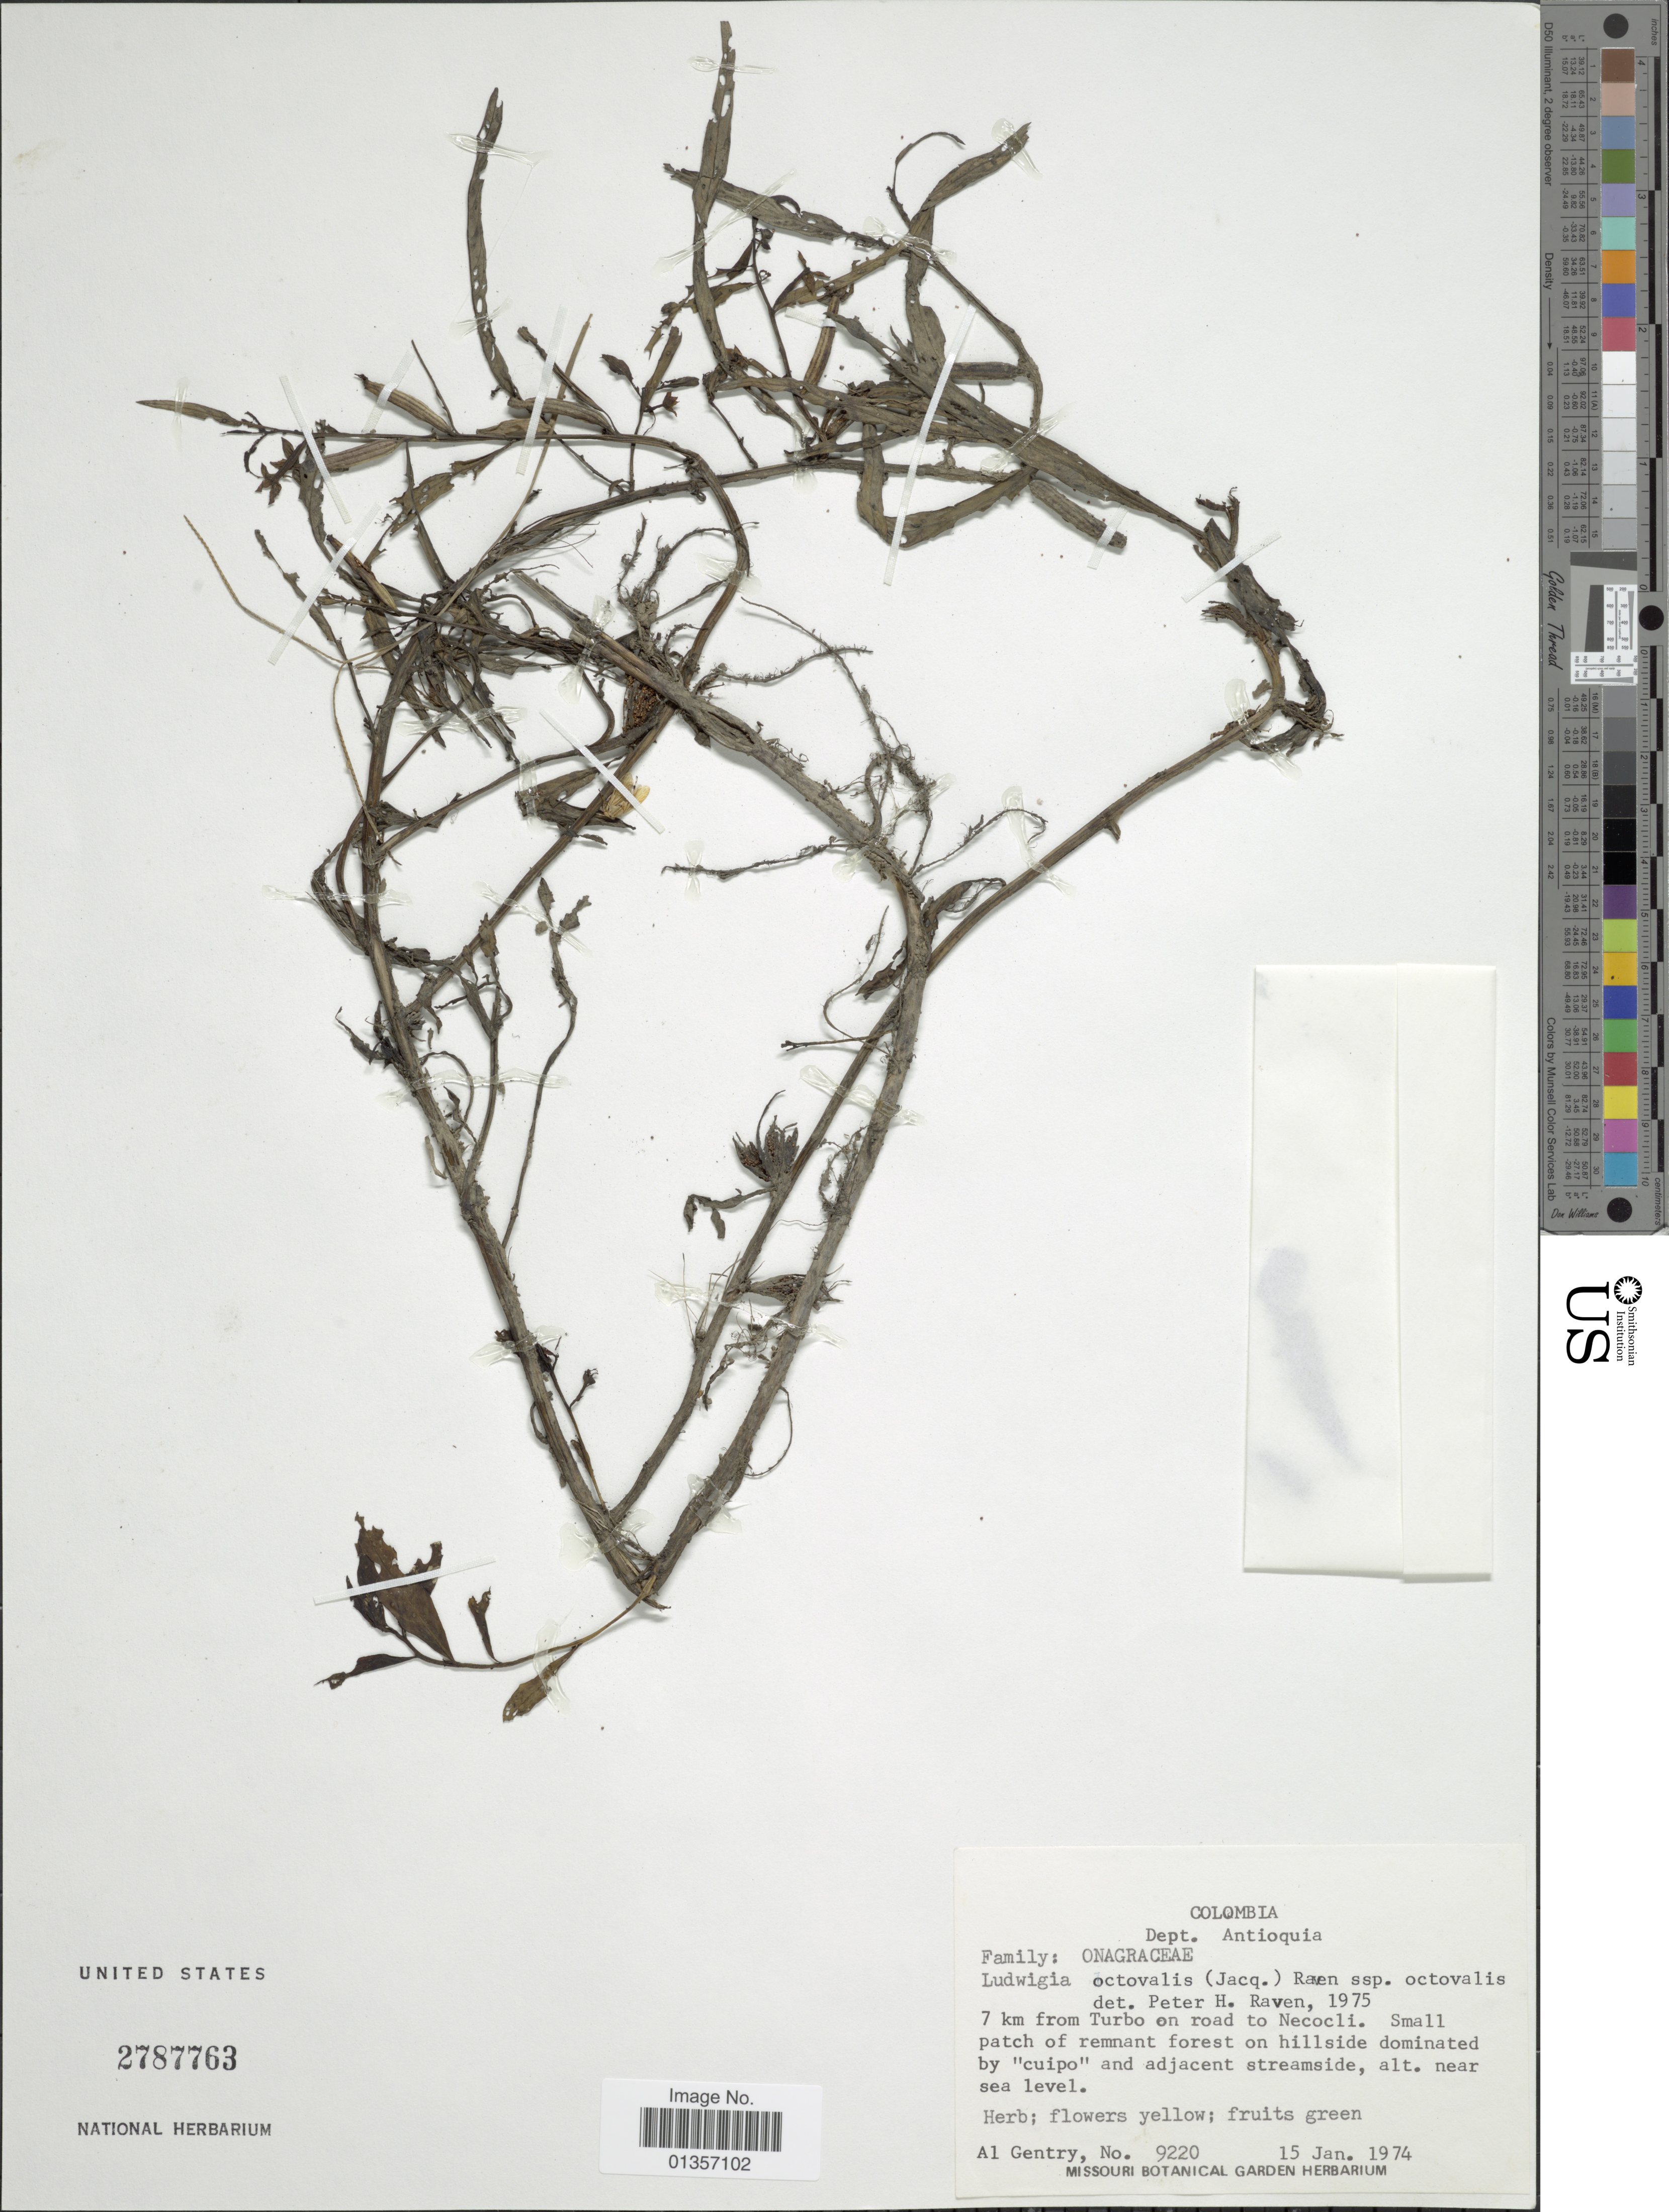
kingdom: Plantae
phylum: Tracheophyta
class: Magnoliopsida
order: Myrtales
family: Onagraceae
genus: Ludwigia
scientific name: Ludwigia octovalvis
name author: (Jacq.) P.H. Raven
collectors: A. H. Gentry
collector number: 9220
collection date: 1974-01-15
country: Colombia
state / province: Antioquia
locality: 7 km from Turbo on road to Necocli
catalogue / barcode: US 2787763